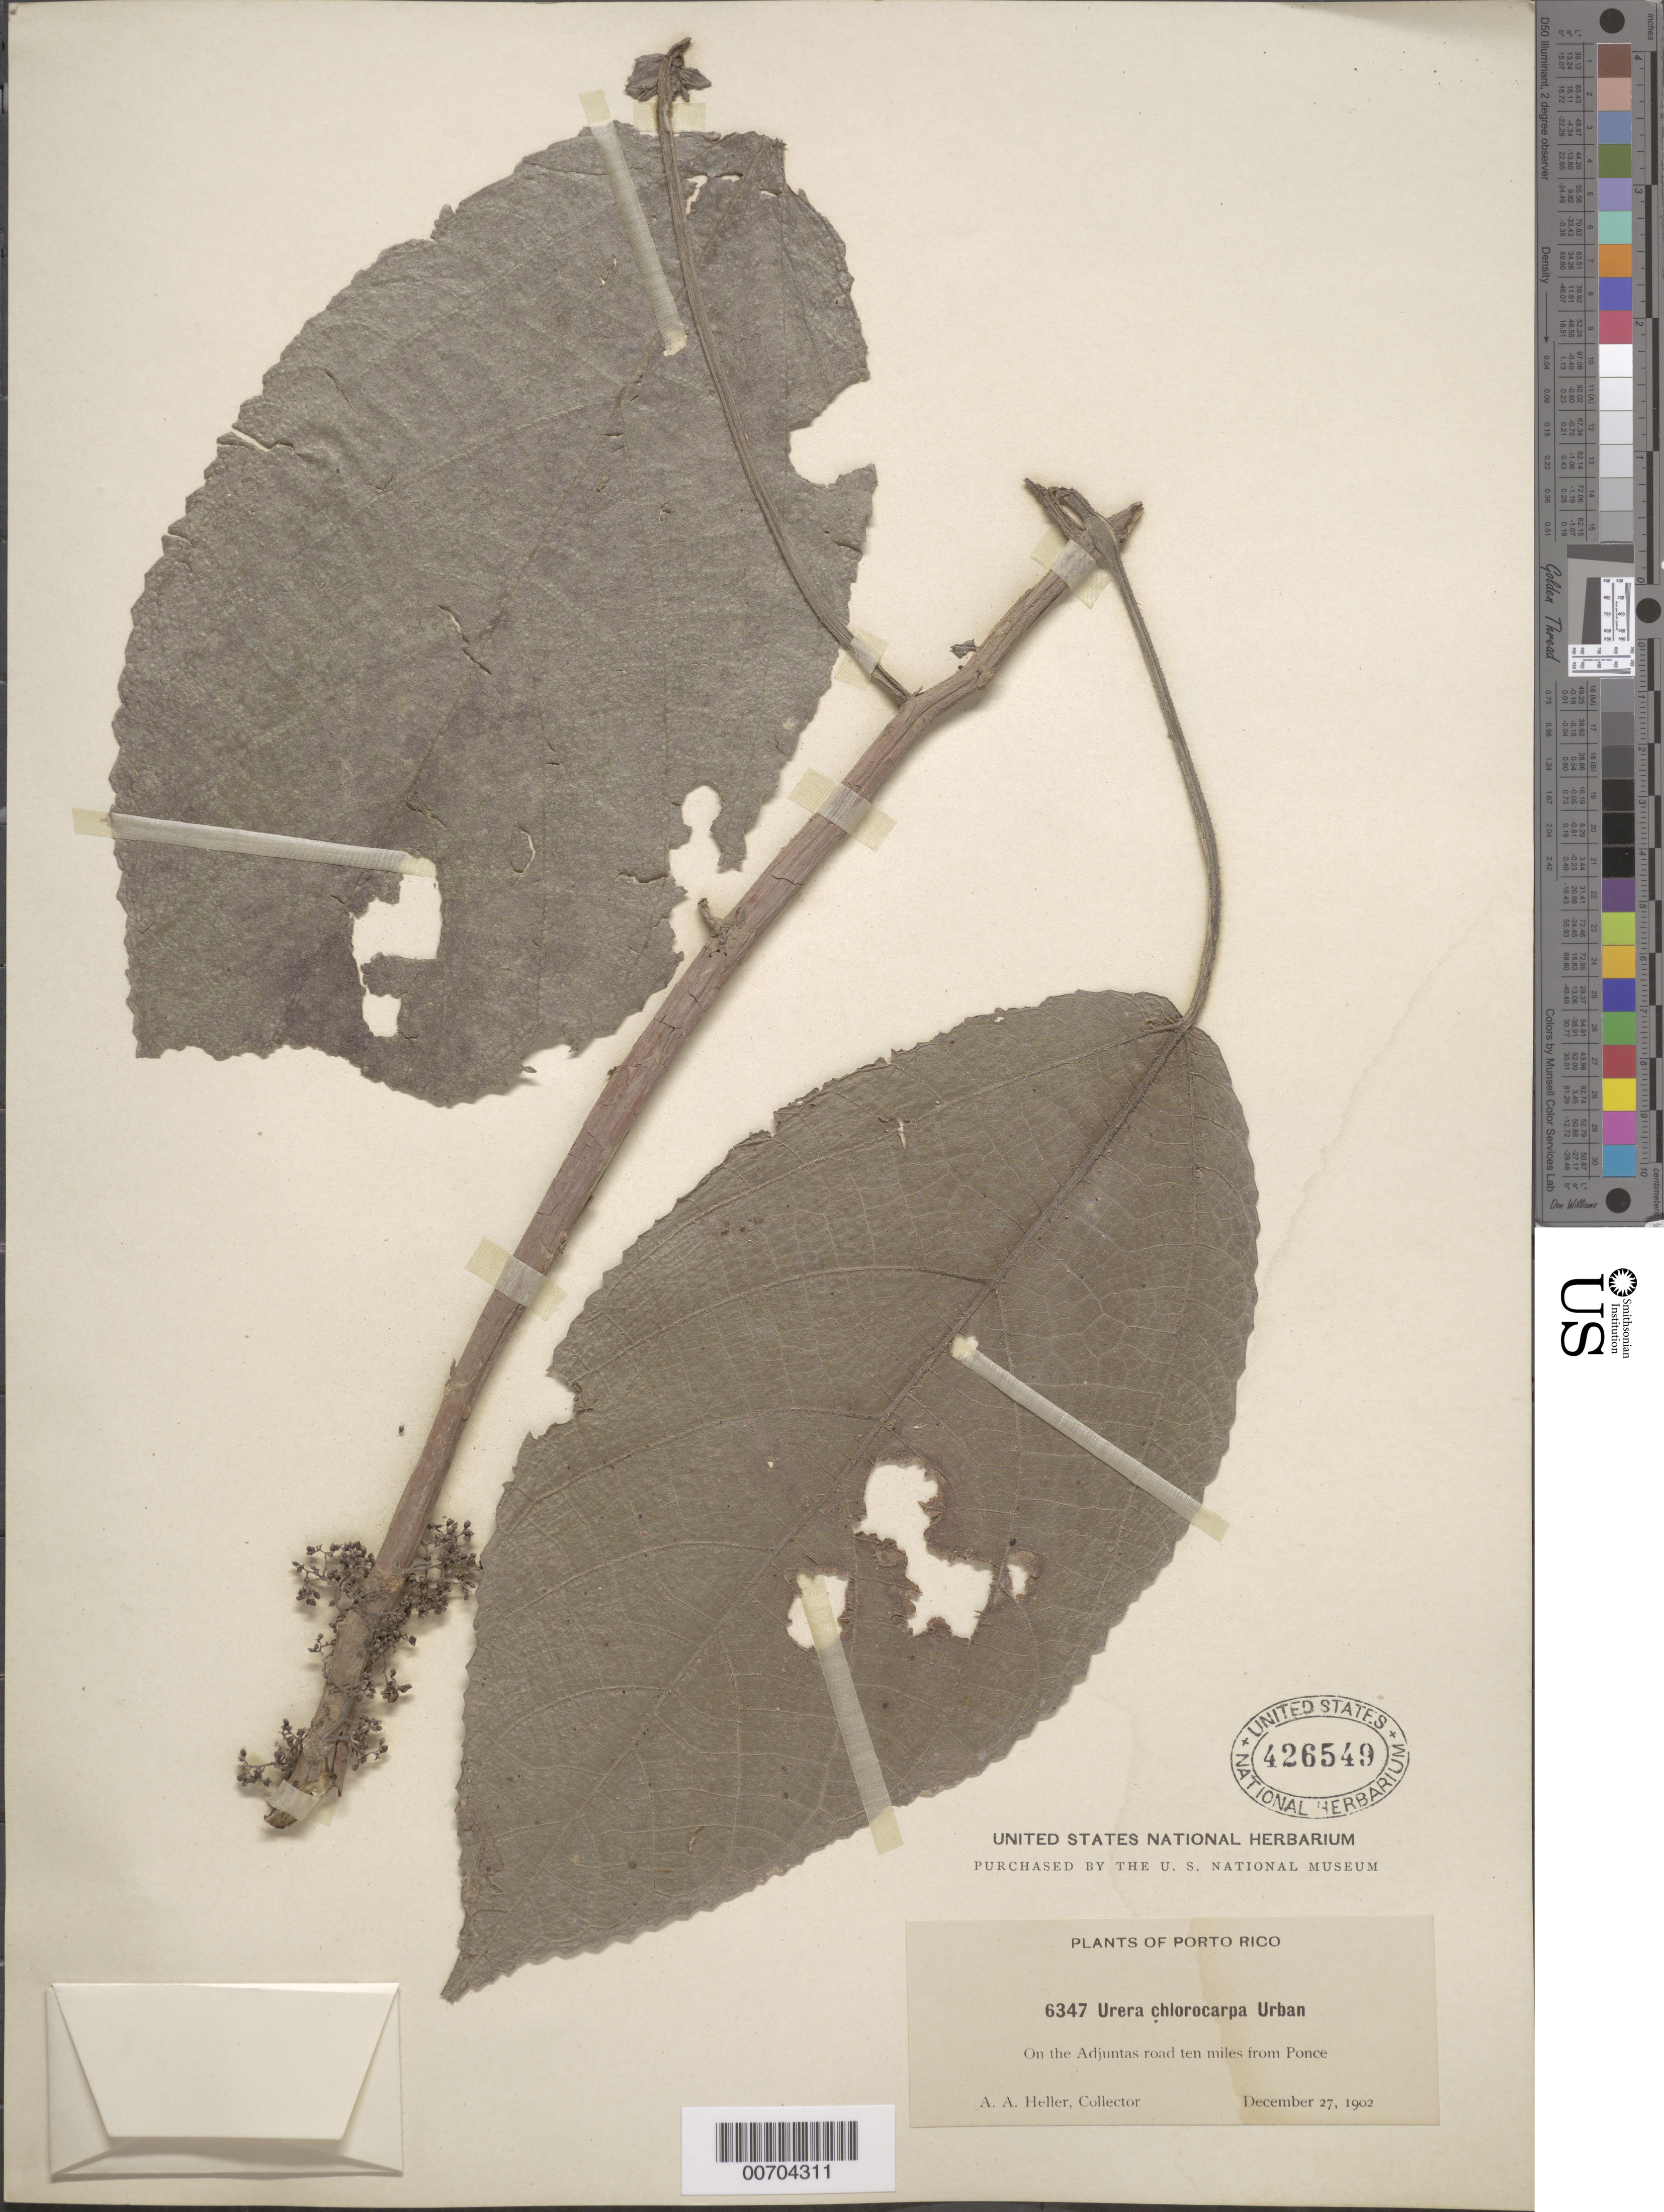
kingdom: Plantae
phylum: Tracheophyta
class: Magnoliopsida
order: Rosales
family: Urticaceae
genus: Urera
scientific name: Urera chlorocarpa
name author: Urb.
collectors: A. A. Heller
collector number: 6347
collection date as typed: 27 Dec 1902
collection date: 1902-12-27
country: Puerto Rico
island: Greater Antilles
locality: On the Adjuntas Rd. ten mi from Ponce.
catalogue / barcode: US 426549